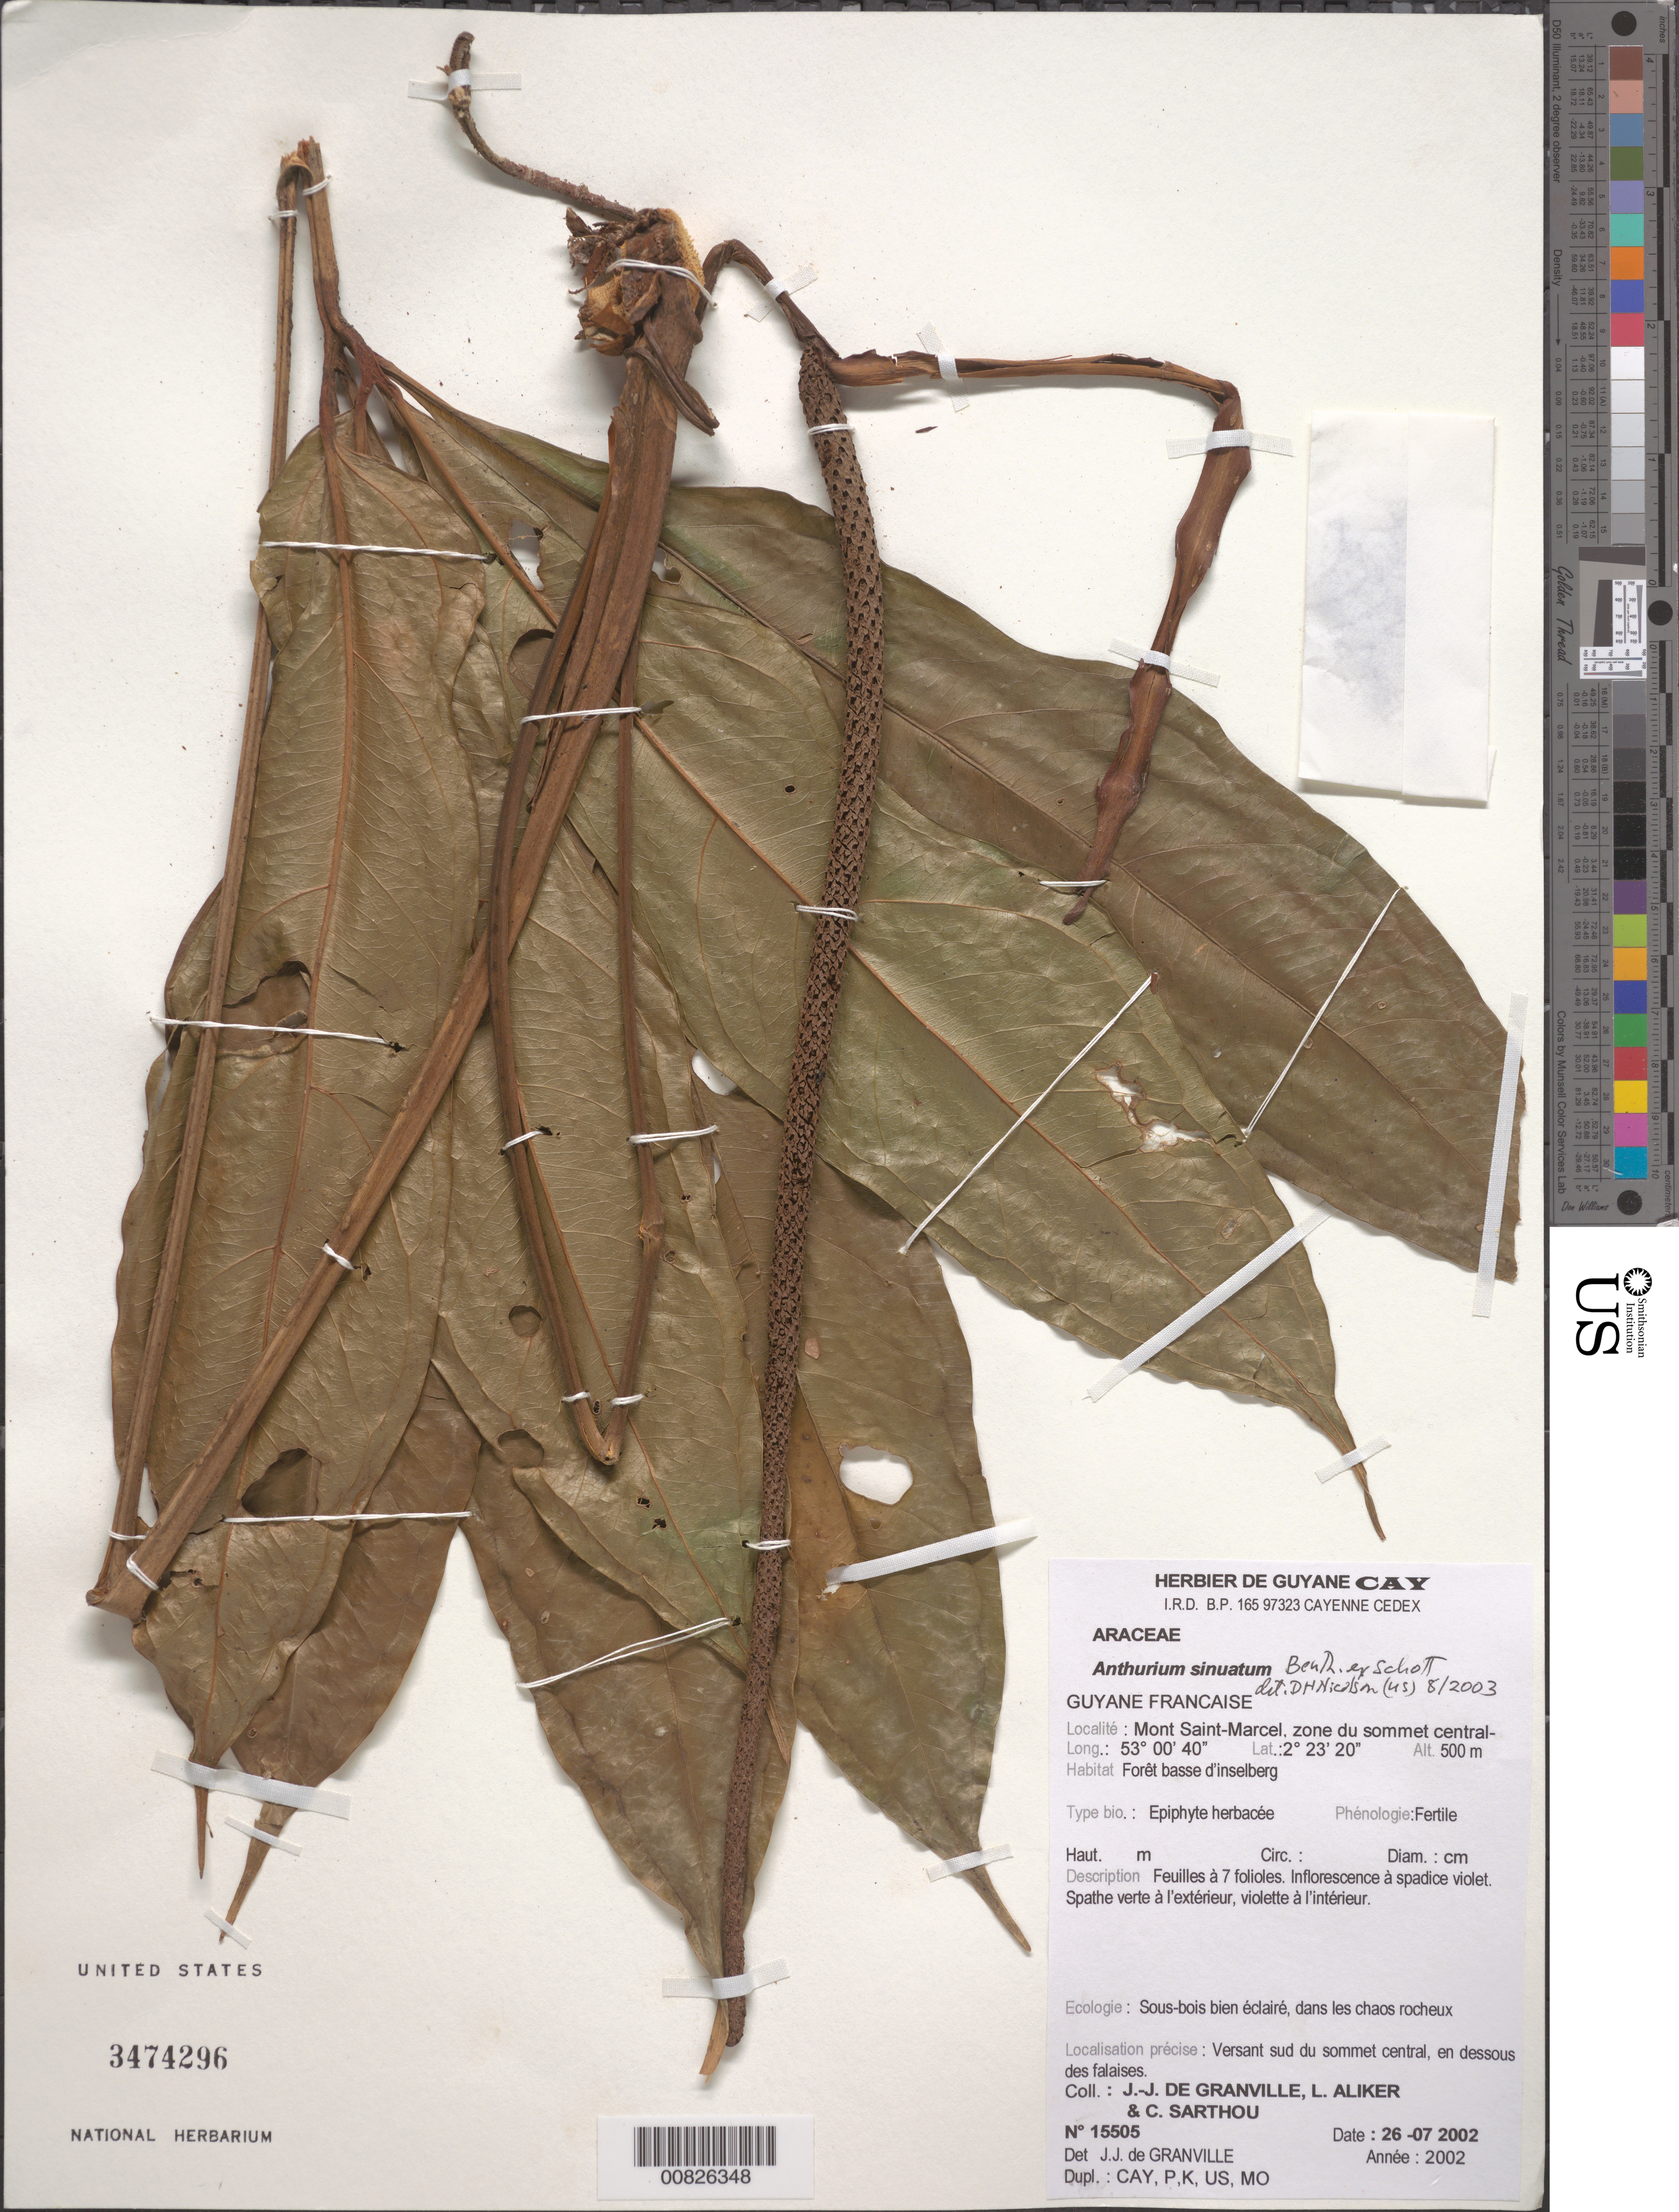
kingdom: Plantae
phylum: Tracheophyta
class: Liliopsida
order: Alismatales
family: Araceae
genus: Anthurium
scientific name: Anthurium sinuatum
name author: Benth. ex Schott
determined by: Nicolson, Dan H.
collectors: J.-J. de Granville, L. Aliker & C. Sarthou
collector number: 15505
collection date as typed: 26-Jul-02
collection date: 2002-07-26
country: French Guiana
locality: Mont Saint-Marcel, zone du sommet central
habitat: Forest basse d'inselberg; sous bois bien eclaire, dans les chaos rocheux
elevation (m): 500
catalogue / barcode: US 3474296